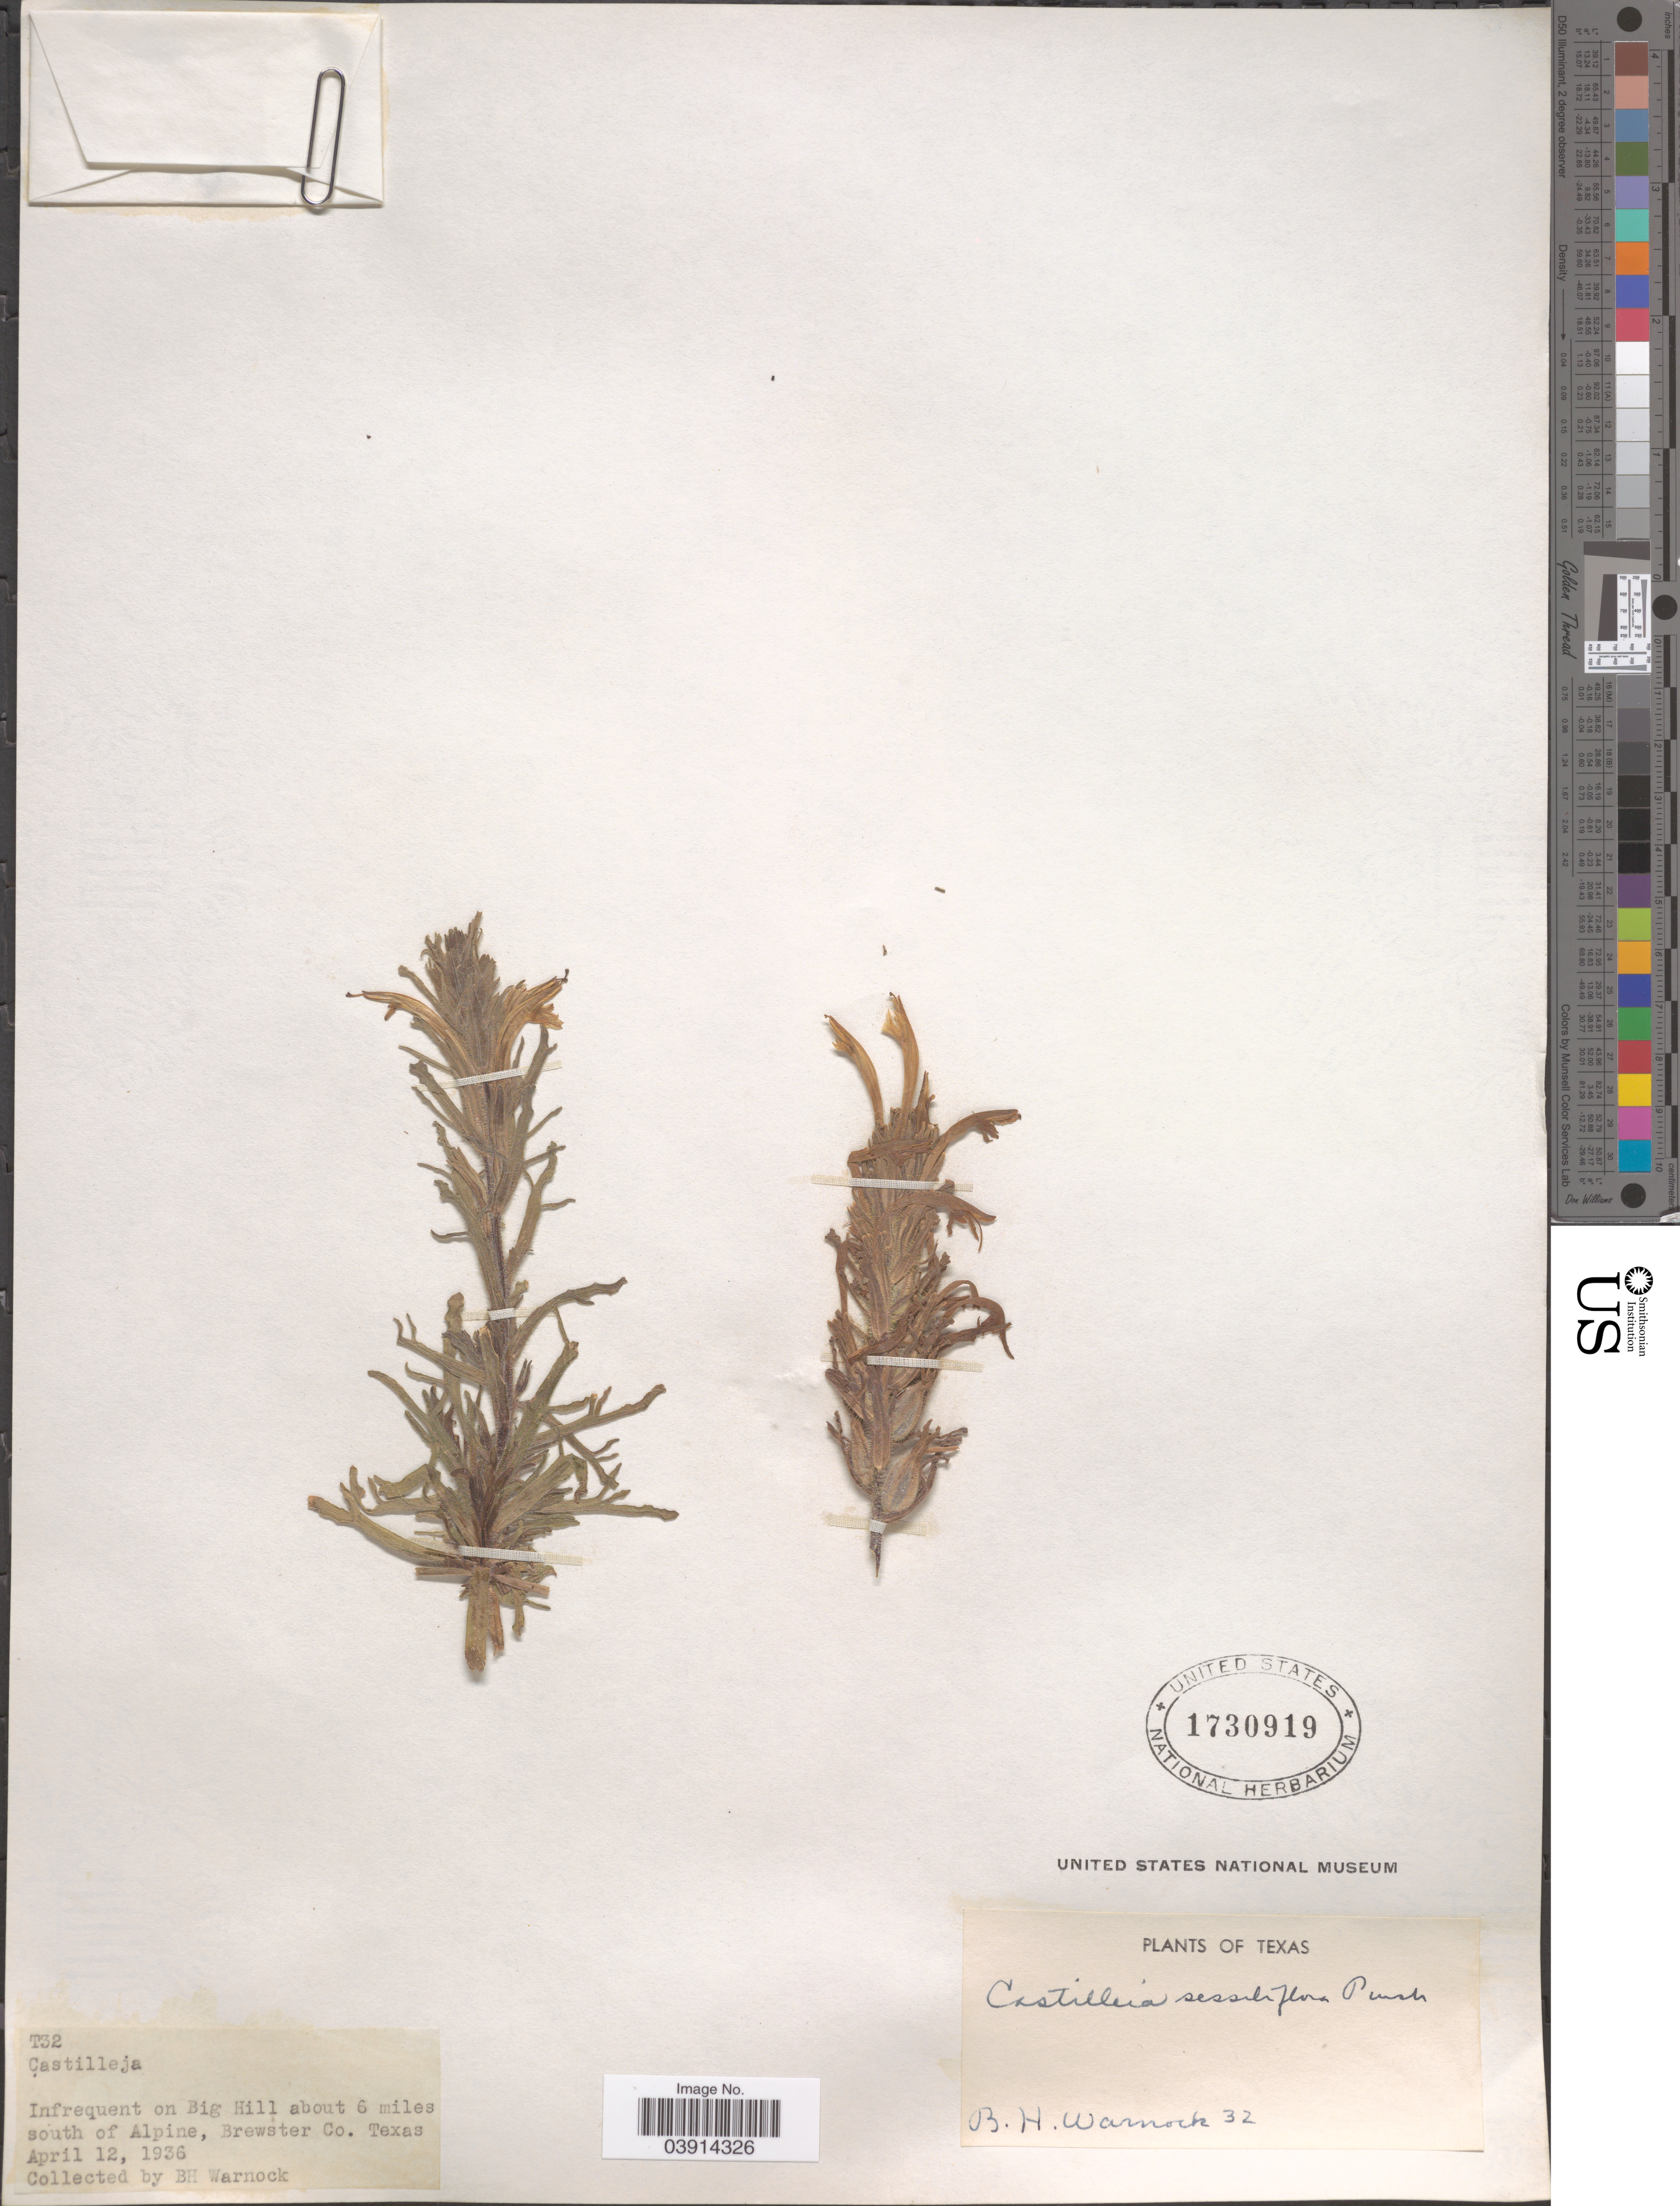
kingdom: Plantae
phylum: Tracheophyta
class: Magnoliopsida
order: Lamiales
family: Orobanchaceae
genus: Castilleja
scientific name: Castilleja sessiliflora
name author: Pursh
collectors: B. H. Warnock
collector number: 32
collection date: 1936-04-12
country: United States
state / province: Texas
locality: Infrequent on Big Hill about 6 miles south of Alpine, Brewster Co.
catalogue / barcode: US 1730919